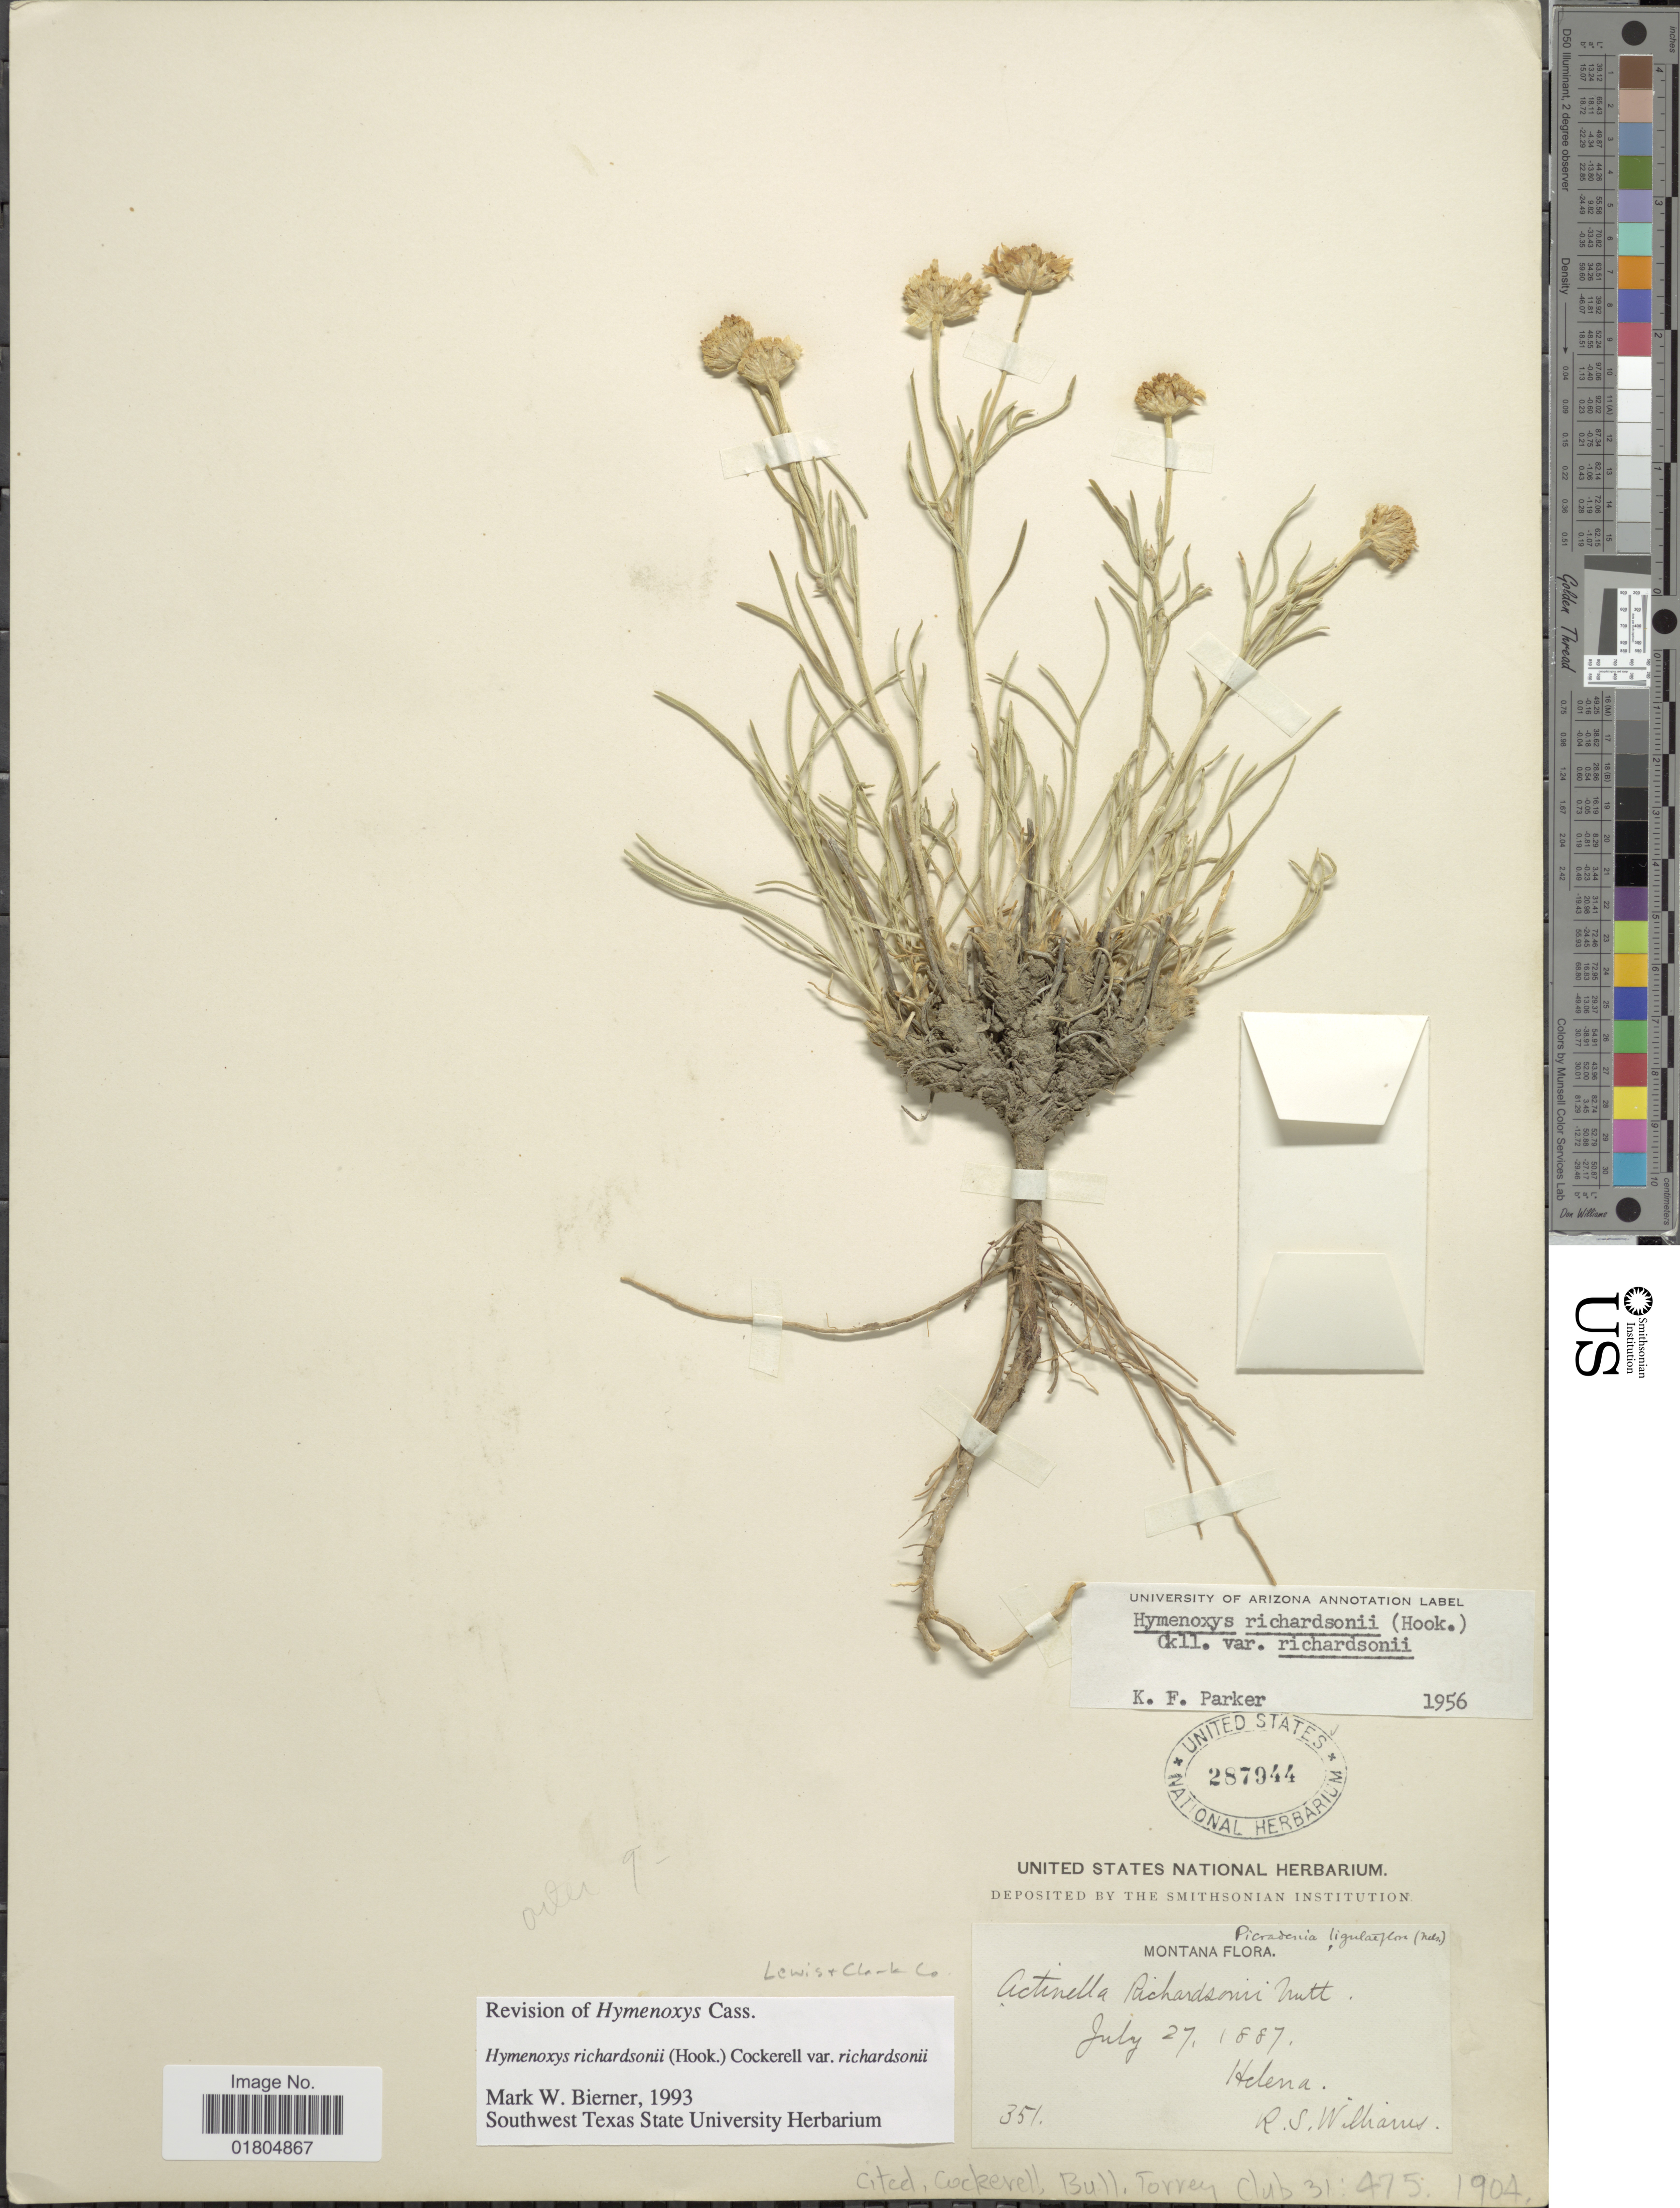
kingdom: Plantae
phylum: Tracheophyta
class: Magnoliopsida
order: Asterales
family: Asteraceae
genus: Hymenoxys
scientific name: Hymenoxys richardsonii var. richardsonii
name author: (Hook.) Cockerell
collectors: R. S. Williams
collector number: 351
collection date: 1887-07-27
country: United States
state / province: Montana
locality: Helena. Lewis and Clark Co.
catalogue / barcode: US 287944